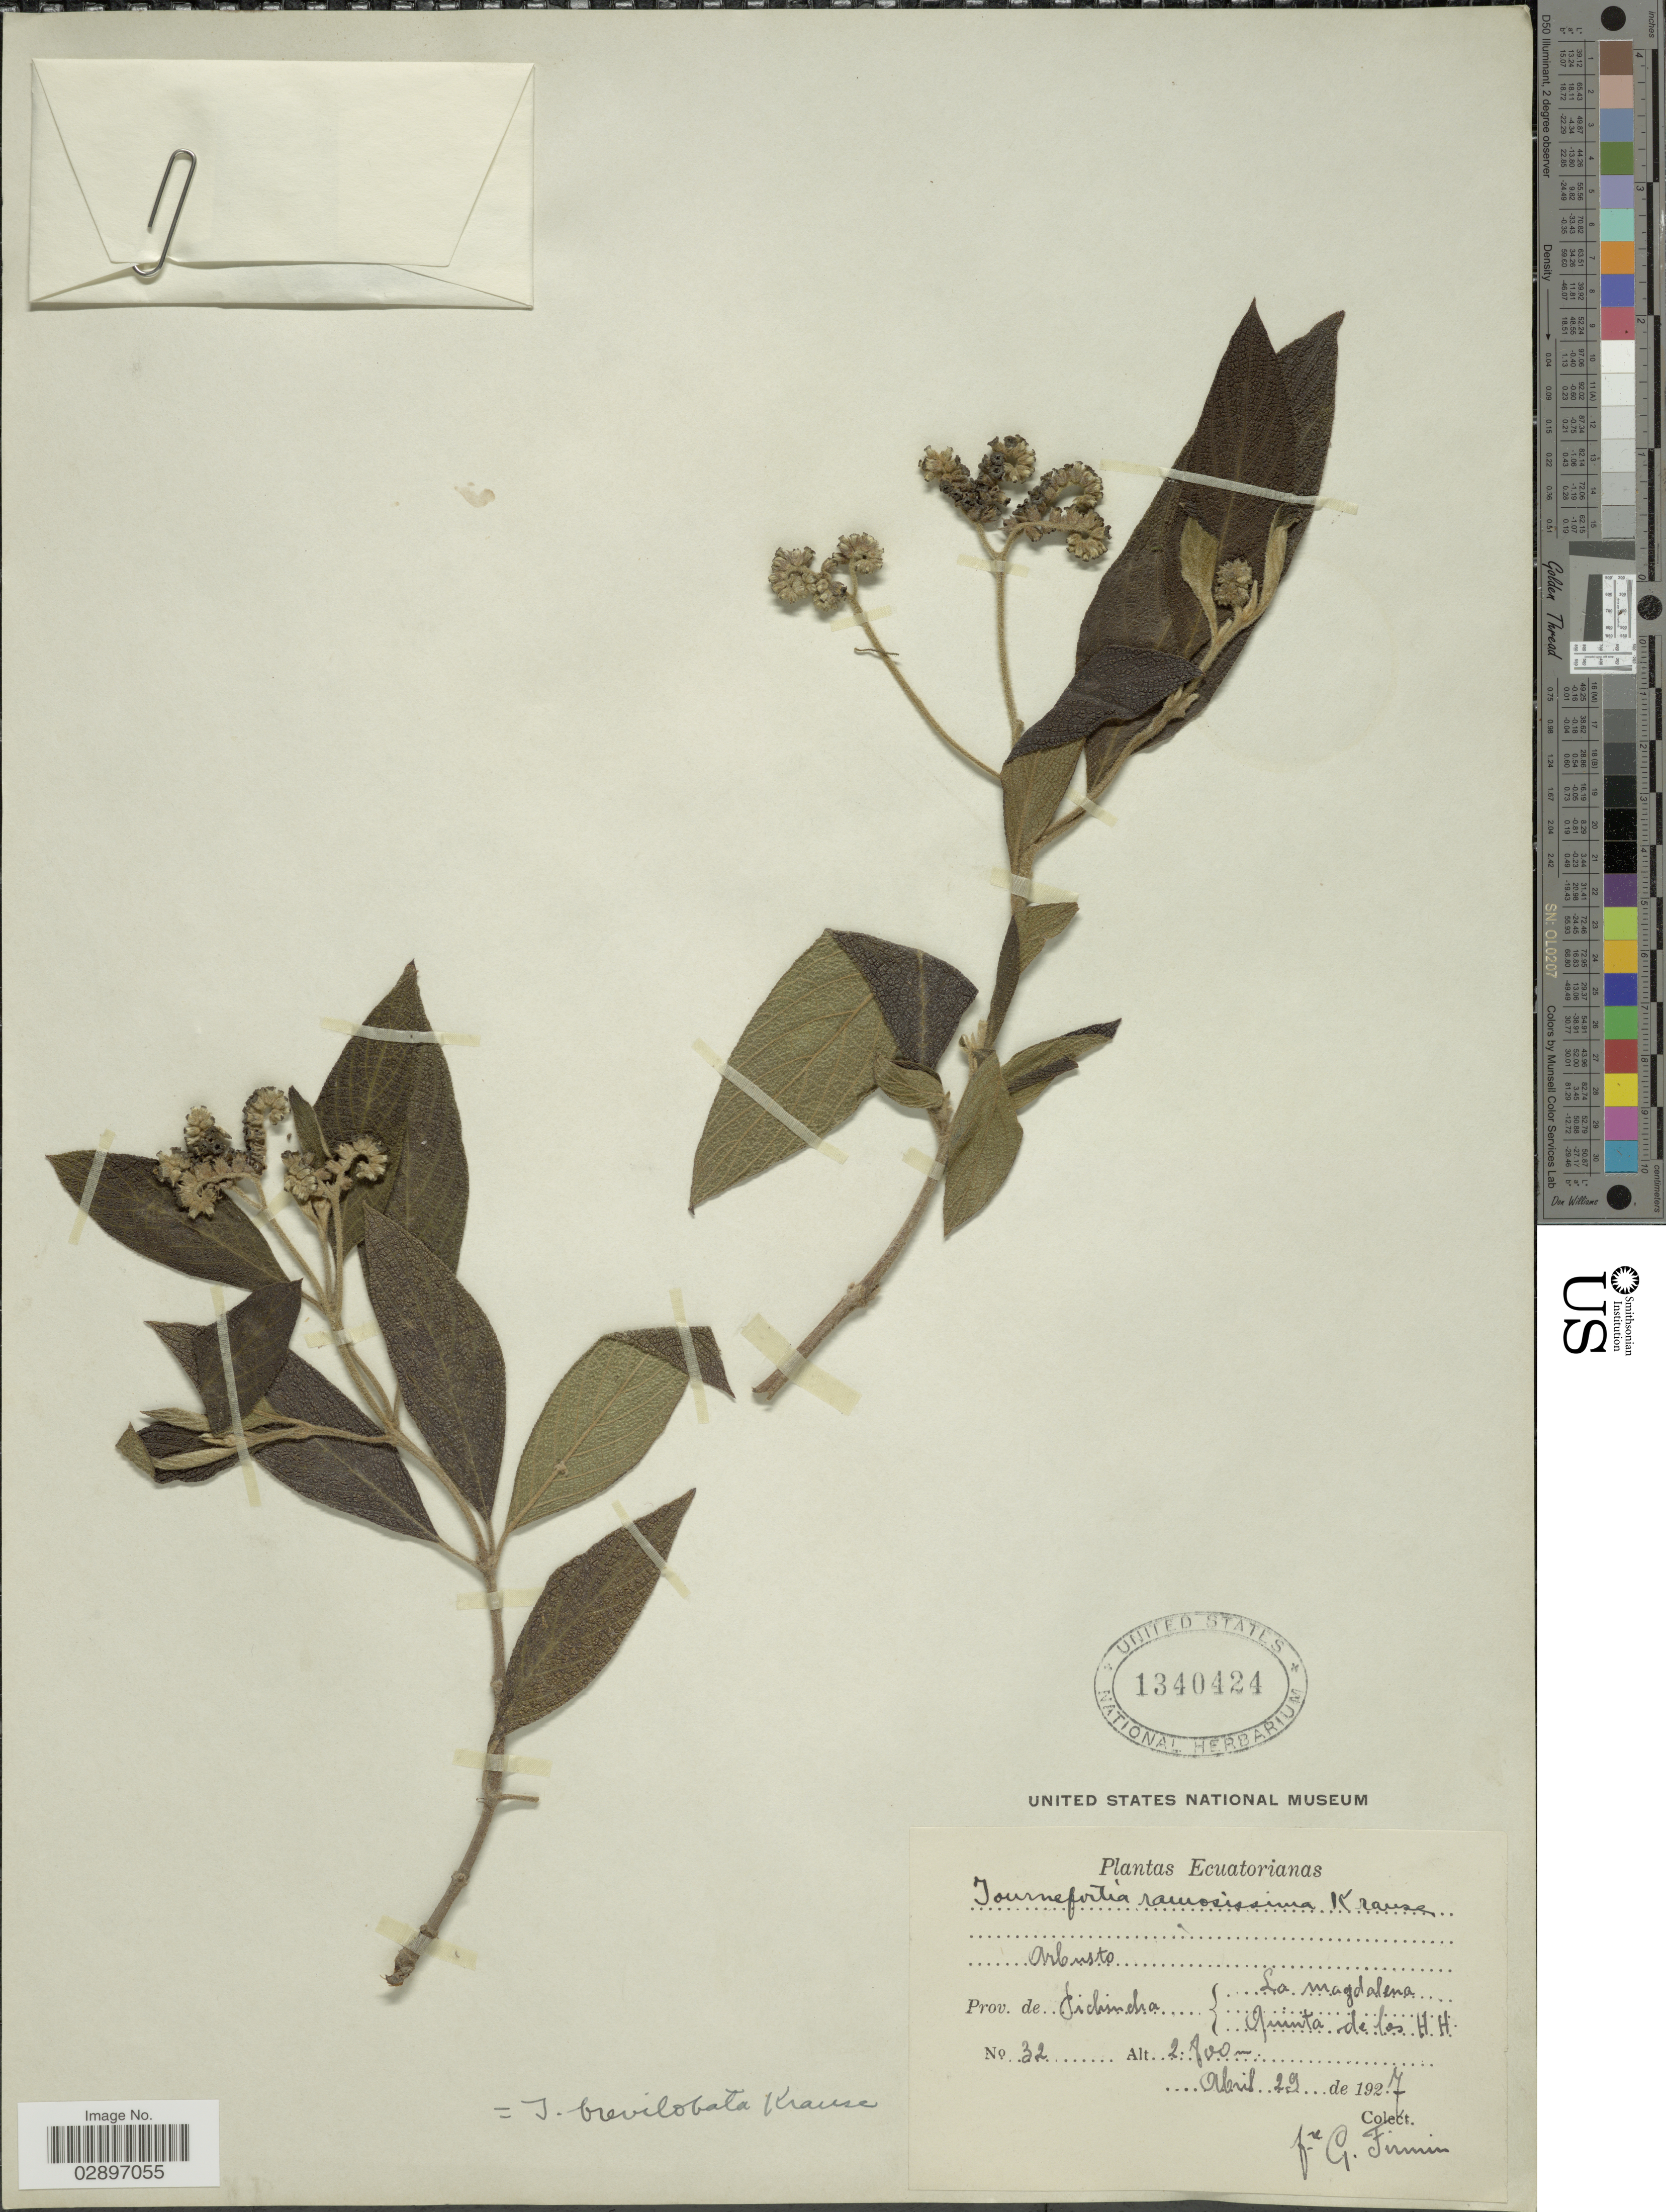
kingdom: Plantae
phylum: Tracheophyta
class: Magnoliopsida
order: Boraginales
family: Heliotropiaceae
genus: Tournefortia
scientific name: Tournefortia brevilobata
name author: K. Krause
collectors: F. Firmin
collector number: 32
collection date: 1927-04-29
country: Ecuador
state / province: Pichincha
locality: Prov. de Pichincha. La magdalena. Quinta de los H.H.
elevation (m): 2800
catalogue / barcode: US 1340424